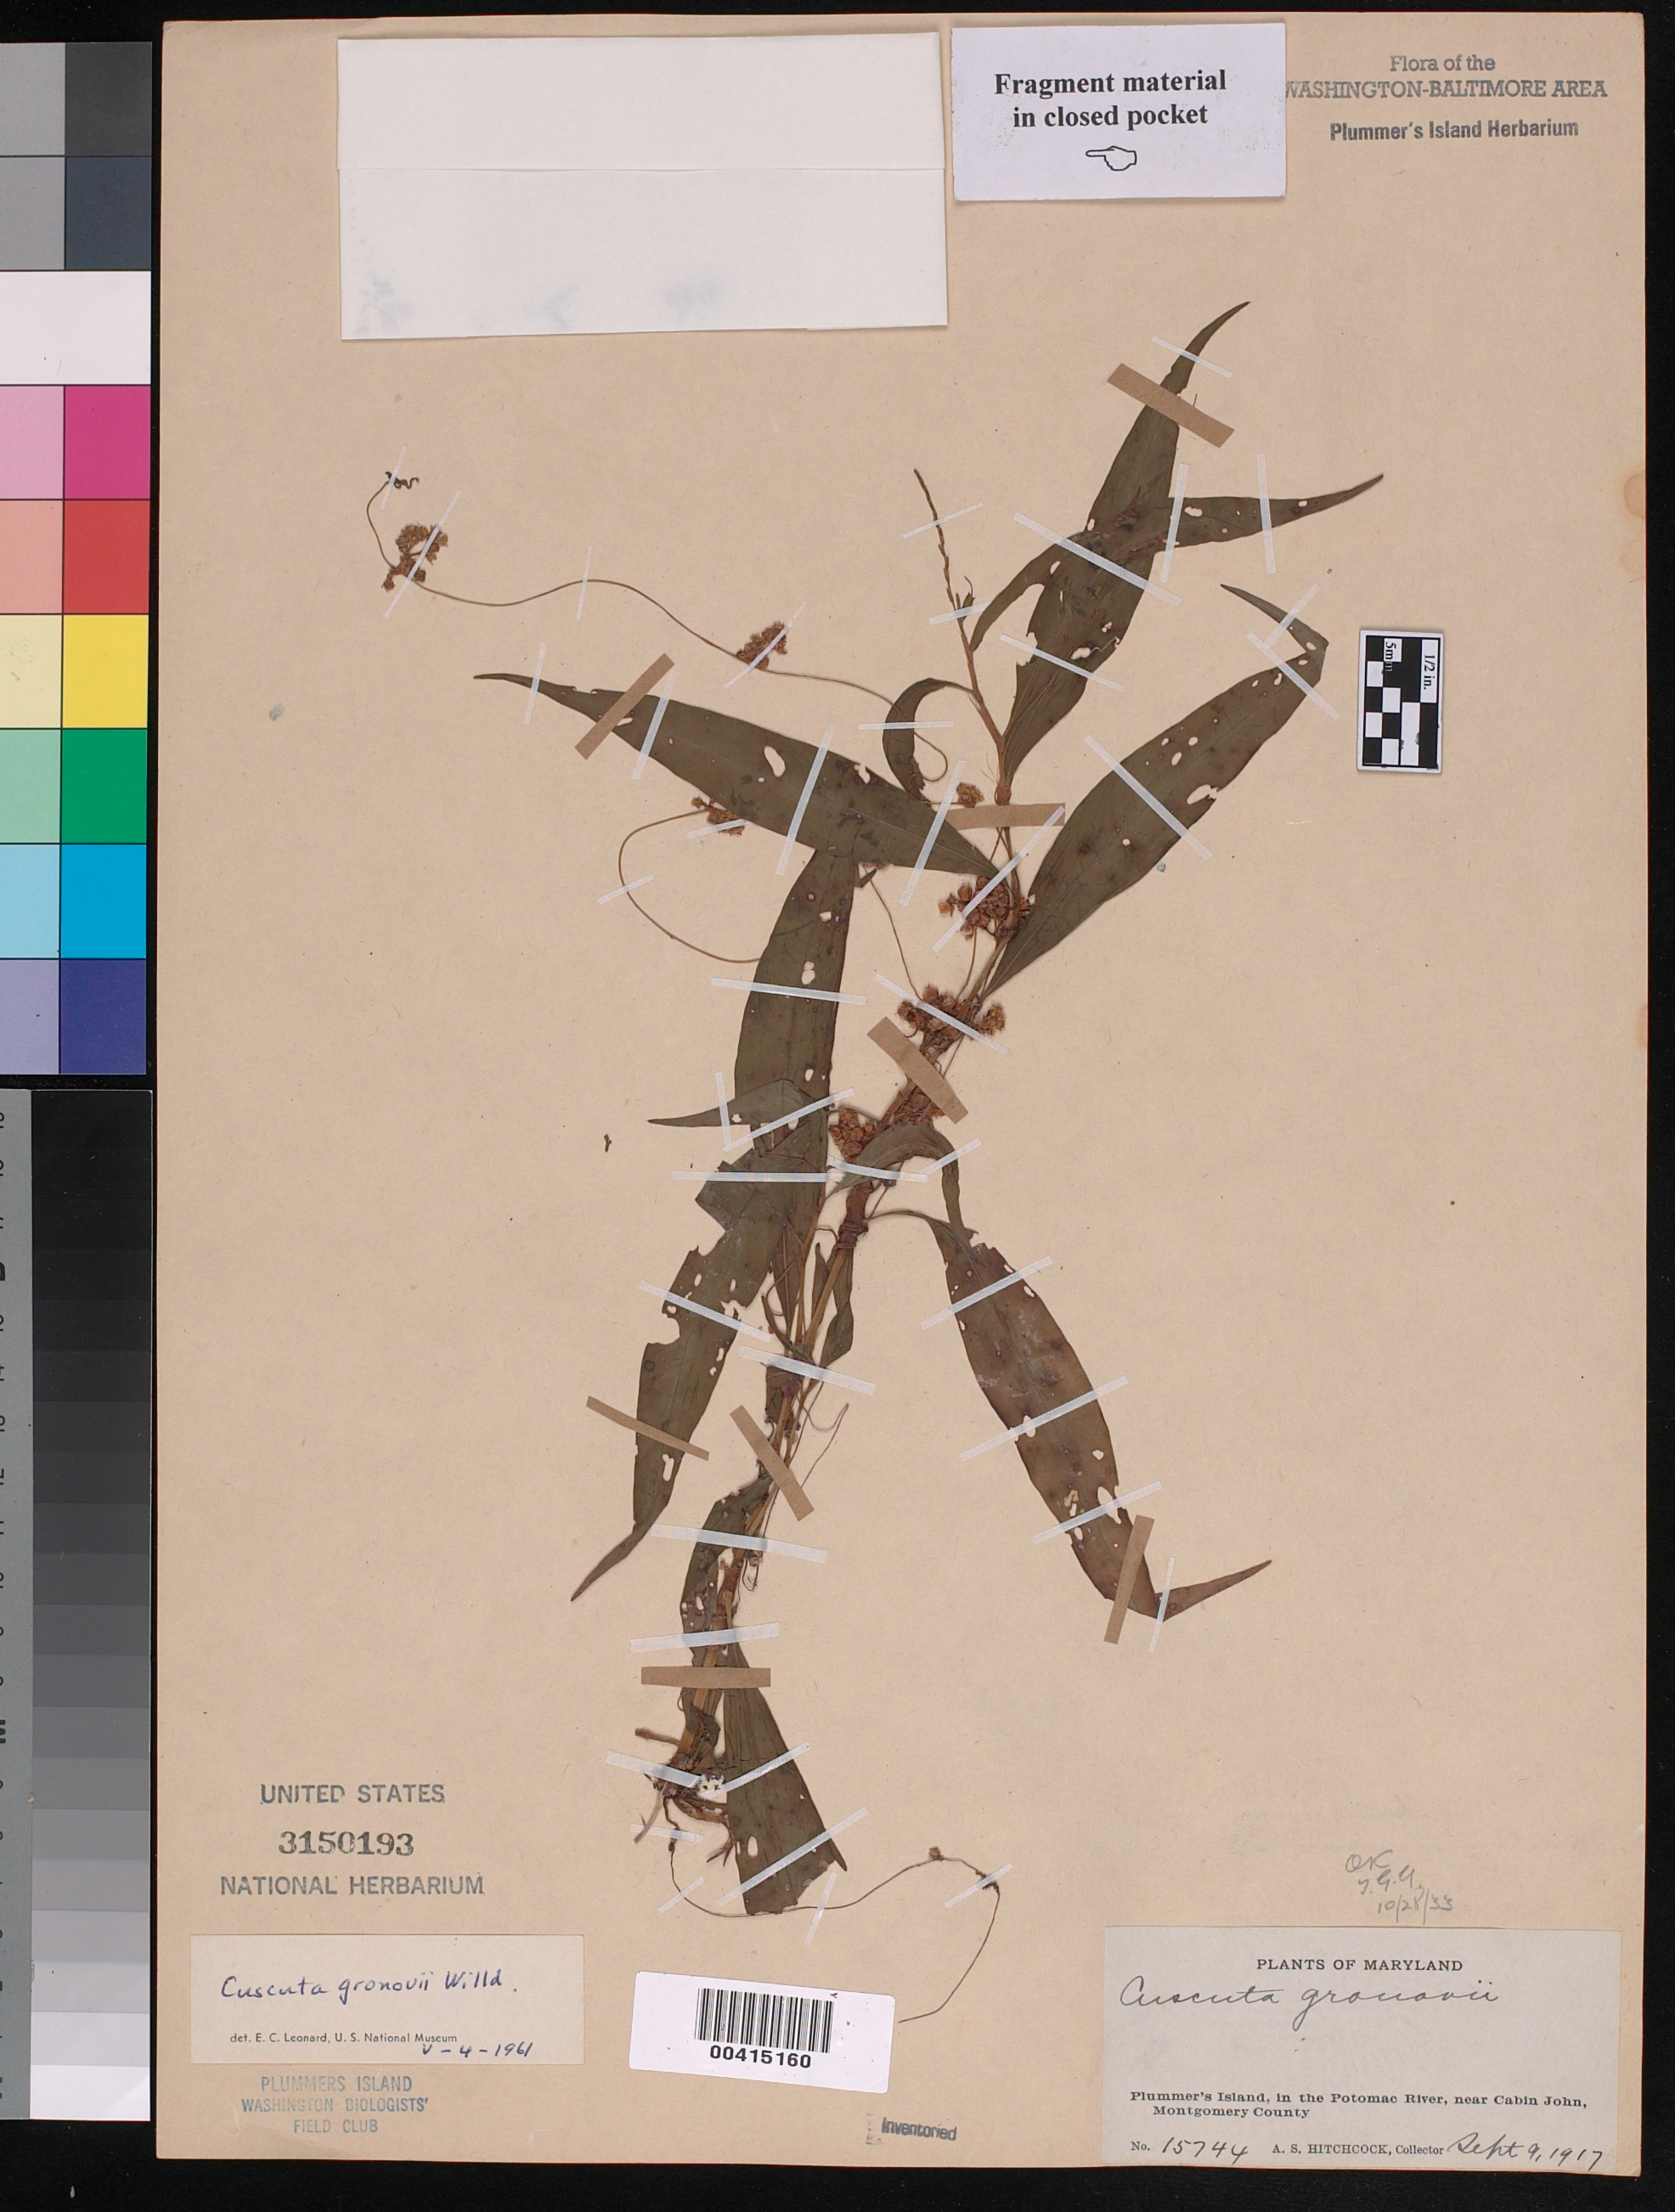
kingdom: Plantae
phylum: Tracheophyta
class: Magnoliopsida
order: Solanales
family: Convolvulaceae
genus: Cuscuta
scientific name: Cuscuta gronovii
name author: Willd. ex Schult.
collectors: A. S. Hitchcock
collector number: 15744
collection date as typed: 09 Sep 1917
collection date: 1917-09-09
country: United States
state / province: Maryland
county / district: Montgomery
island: Plummers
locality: Plummer's Island C. & O. Canal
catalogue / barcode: US 3150193